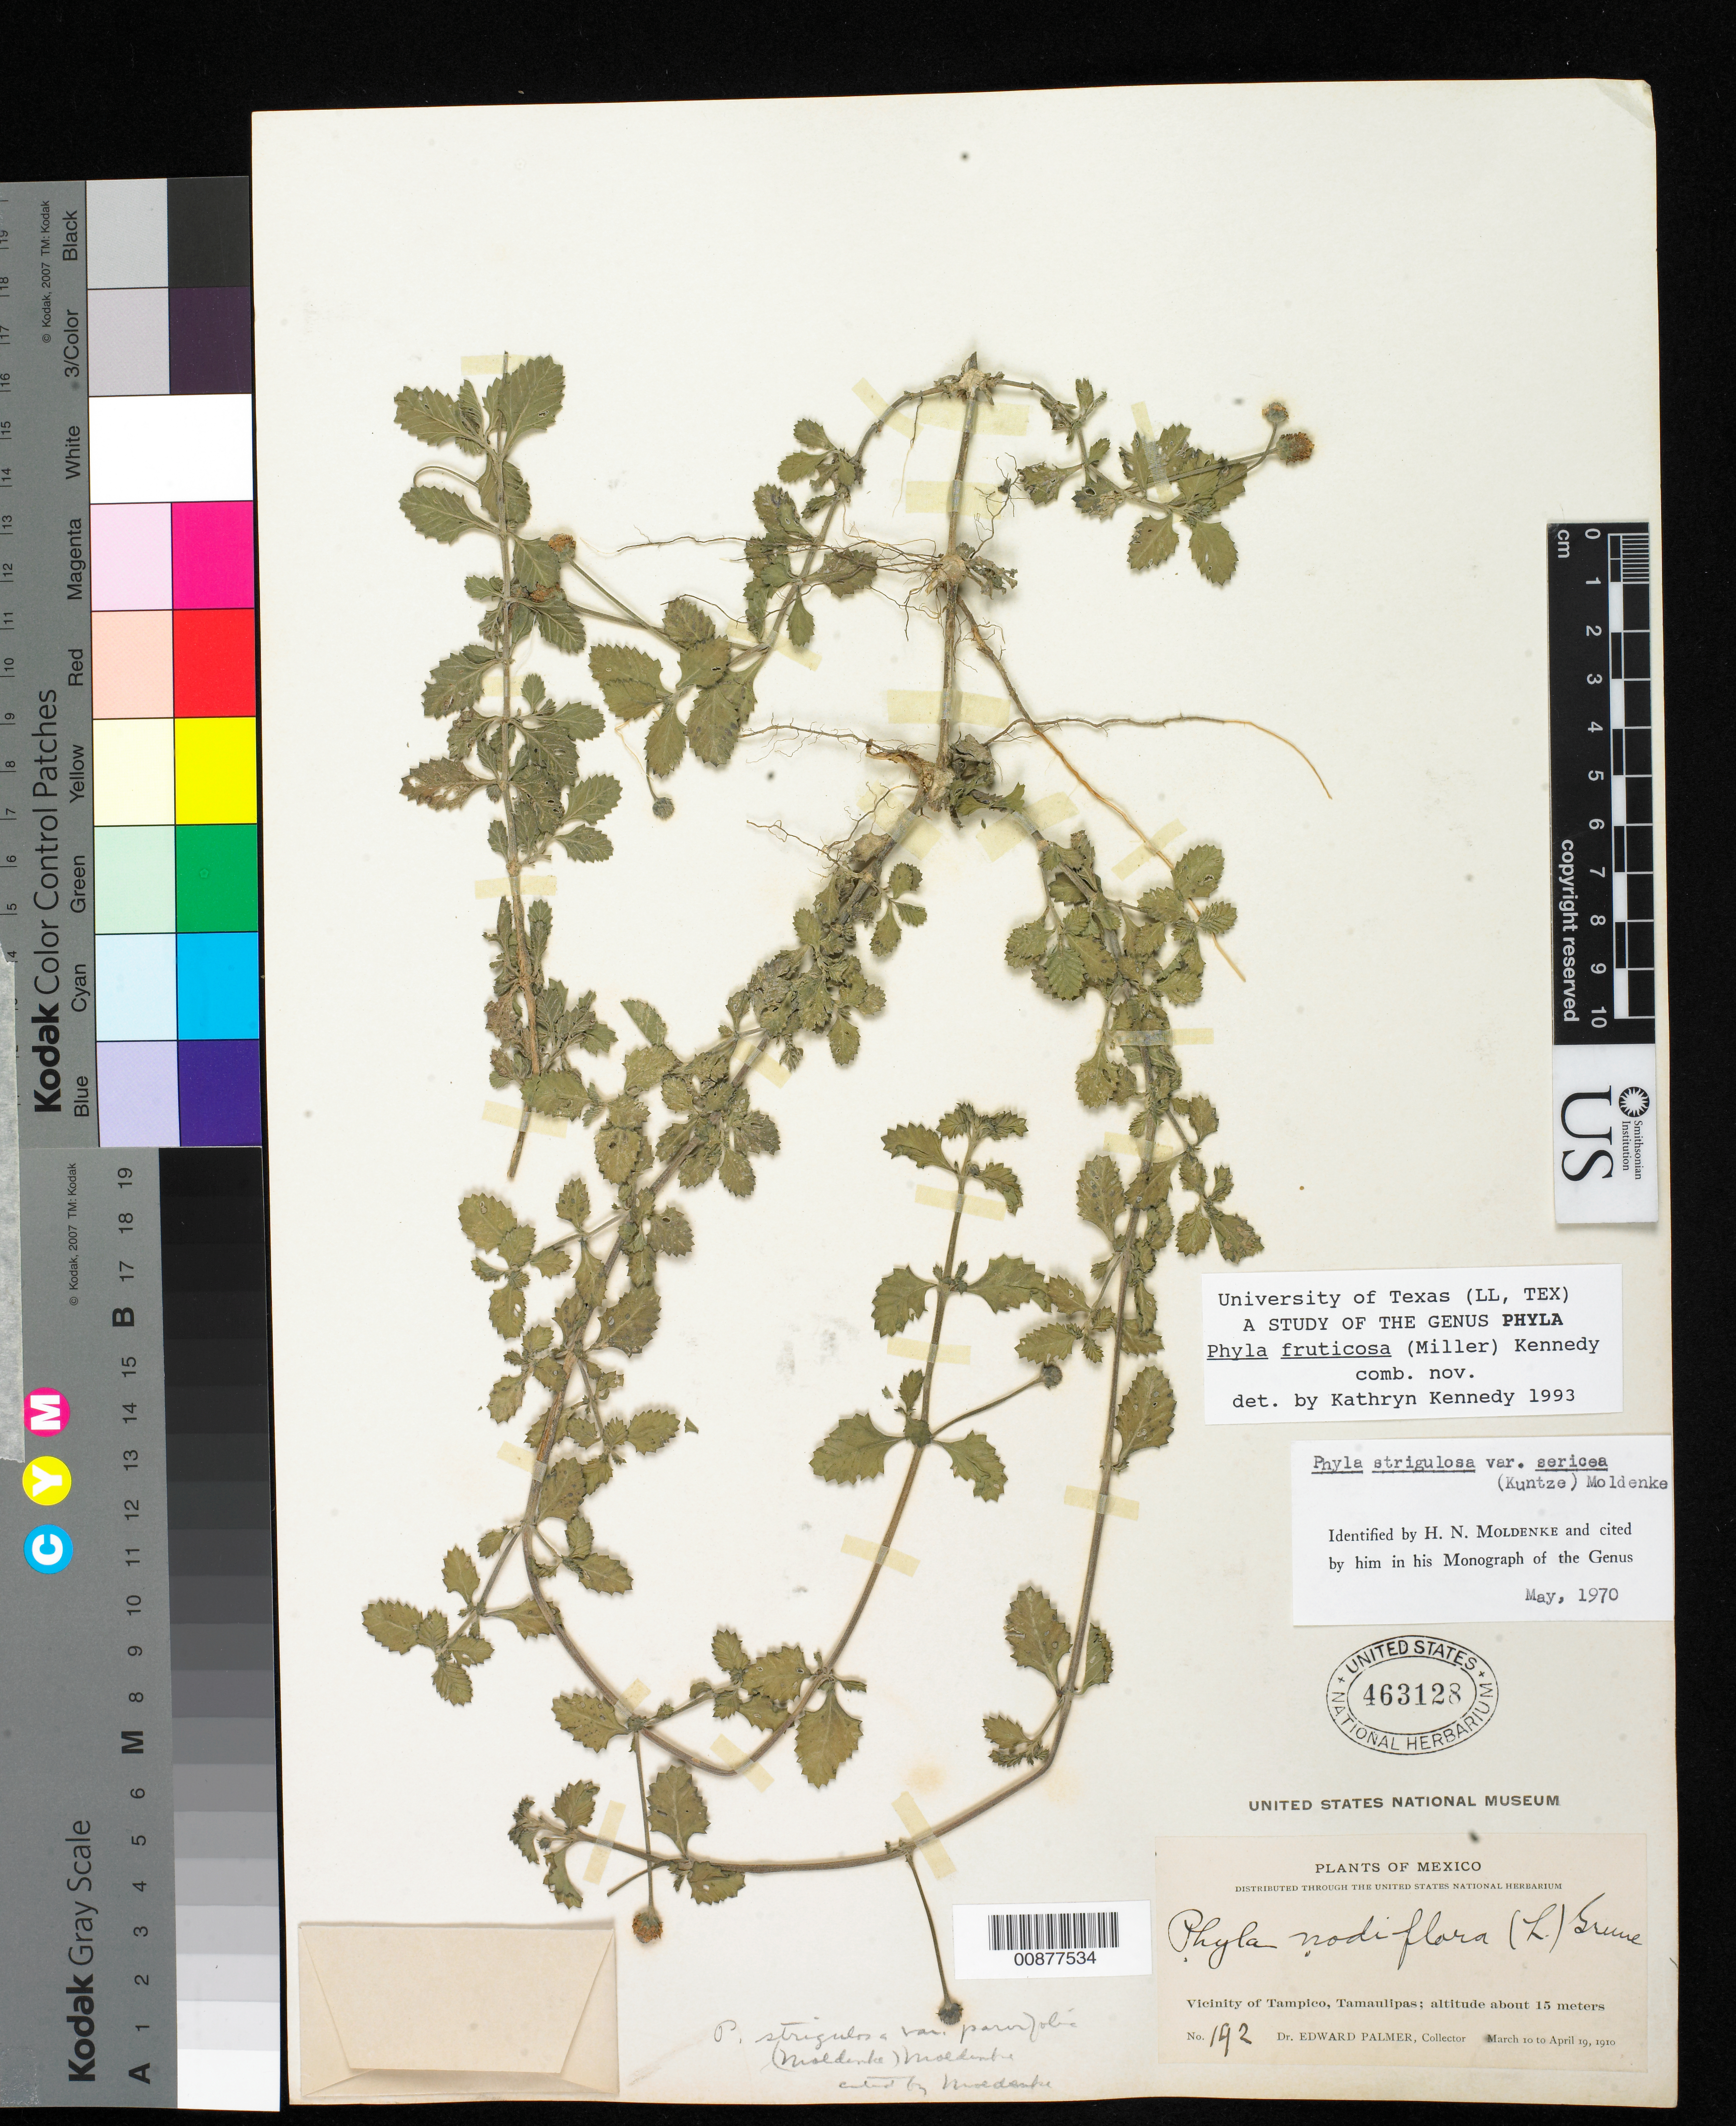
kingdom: Plantae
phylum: Tracheophyta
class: Magnoliopsida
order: Lamiales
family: Verbenaceae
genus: Phyla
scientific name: Phyla fruticosa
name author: (Mill.) K. Kenn. ex Wunderlin & B.F. Hansen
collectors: E. Palmer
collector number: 192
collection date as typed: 10 Mar 1910 to 19 Apr 1910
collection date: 1910-03-10/1910-04-19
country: Mexico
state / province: Tamaulipas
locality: Vicinity of Tampico, Tamaulipas.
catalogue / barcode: US 463128